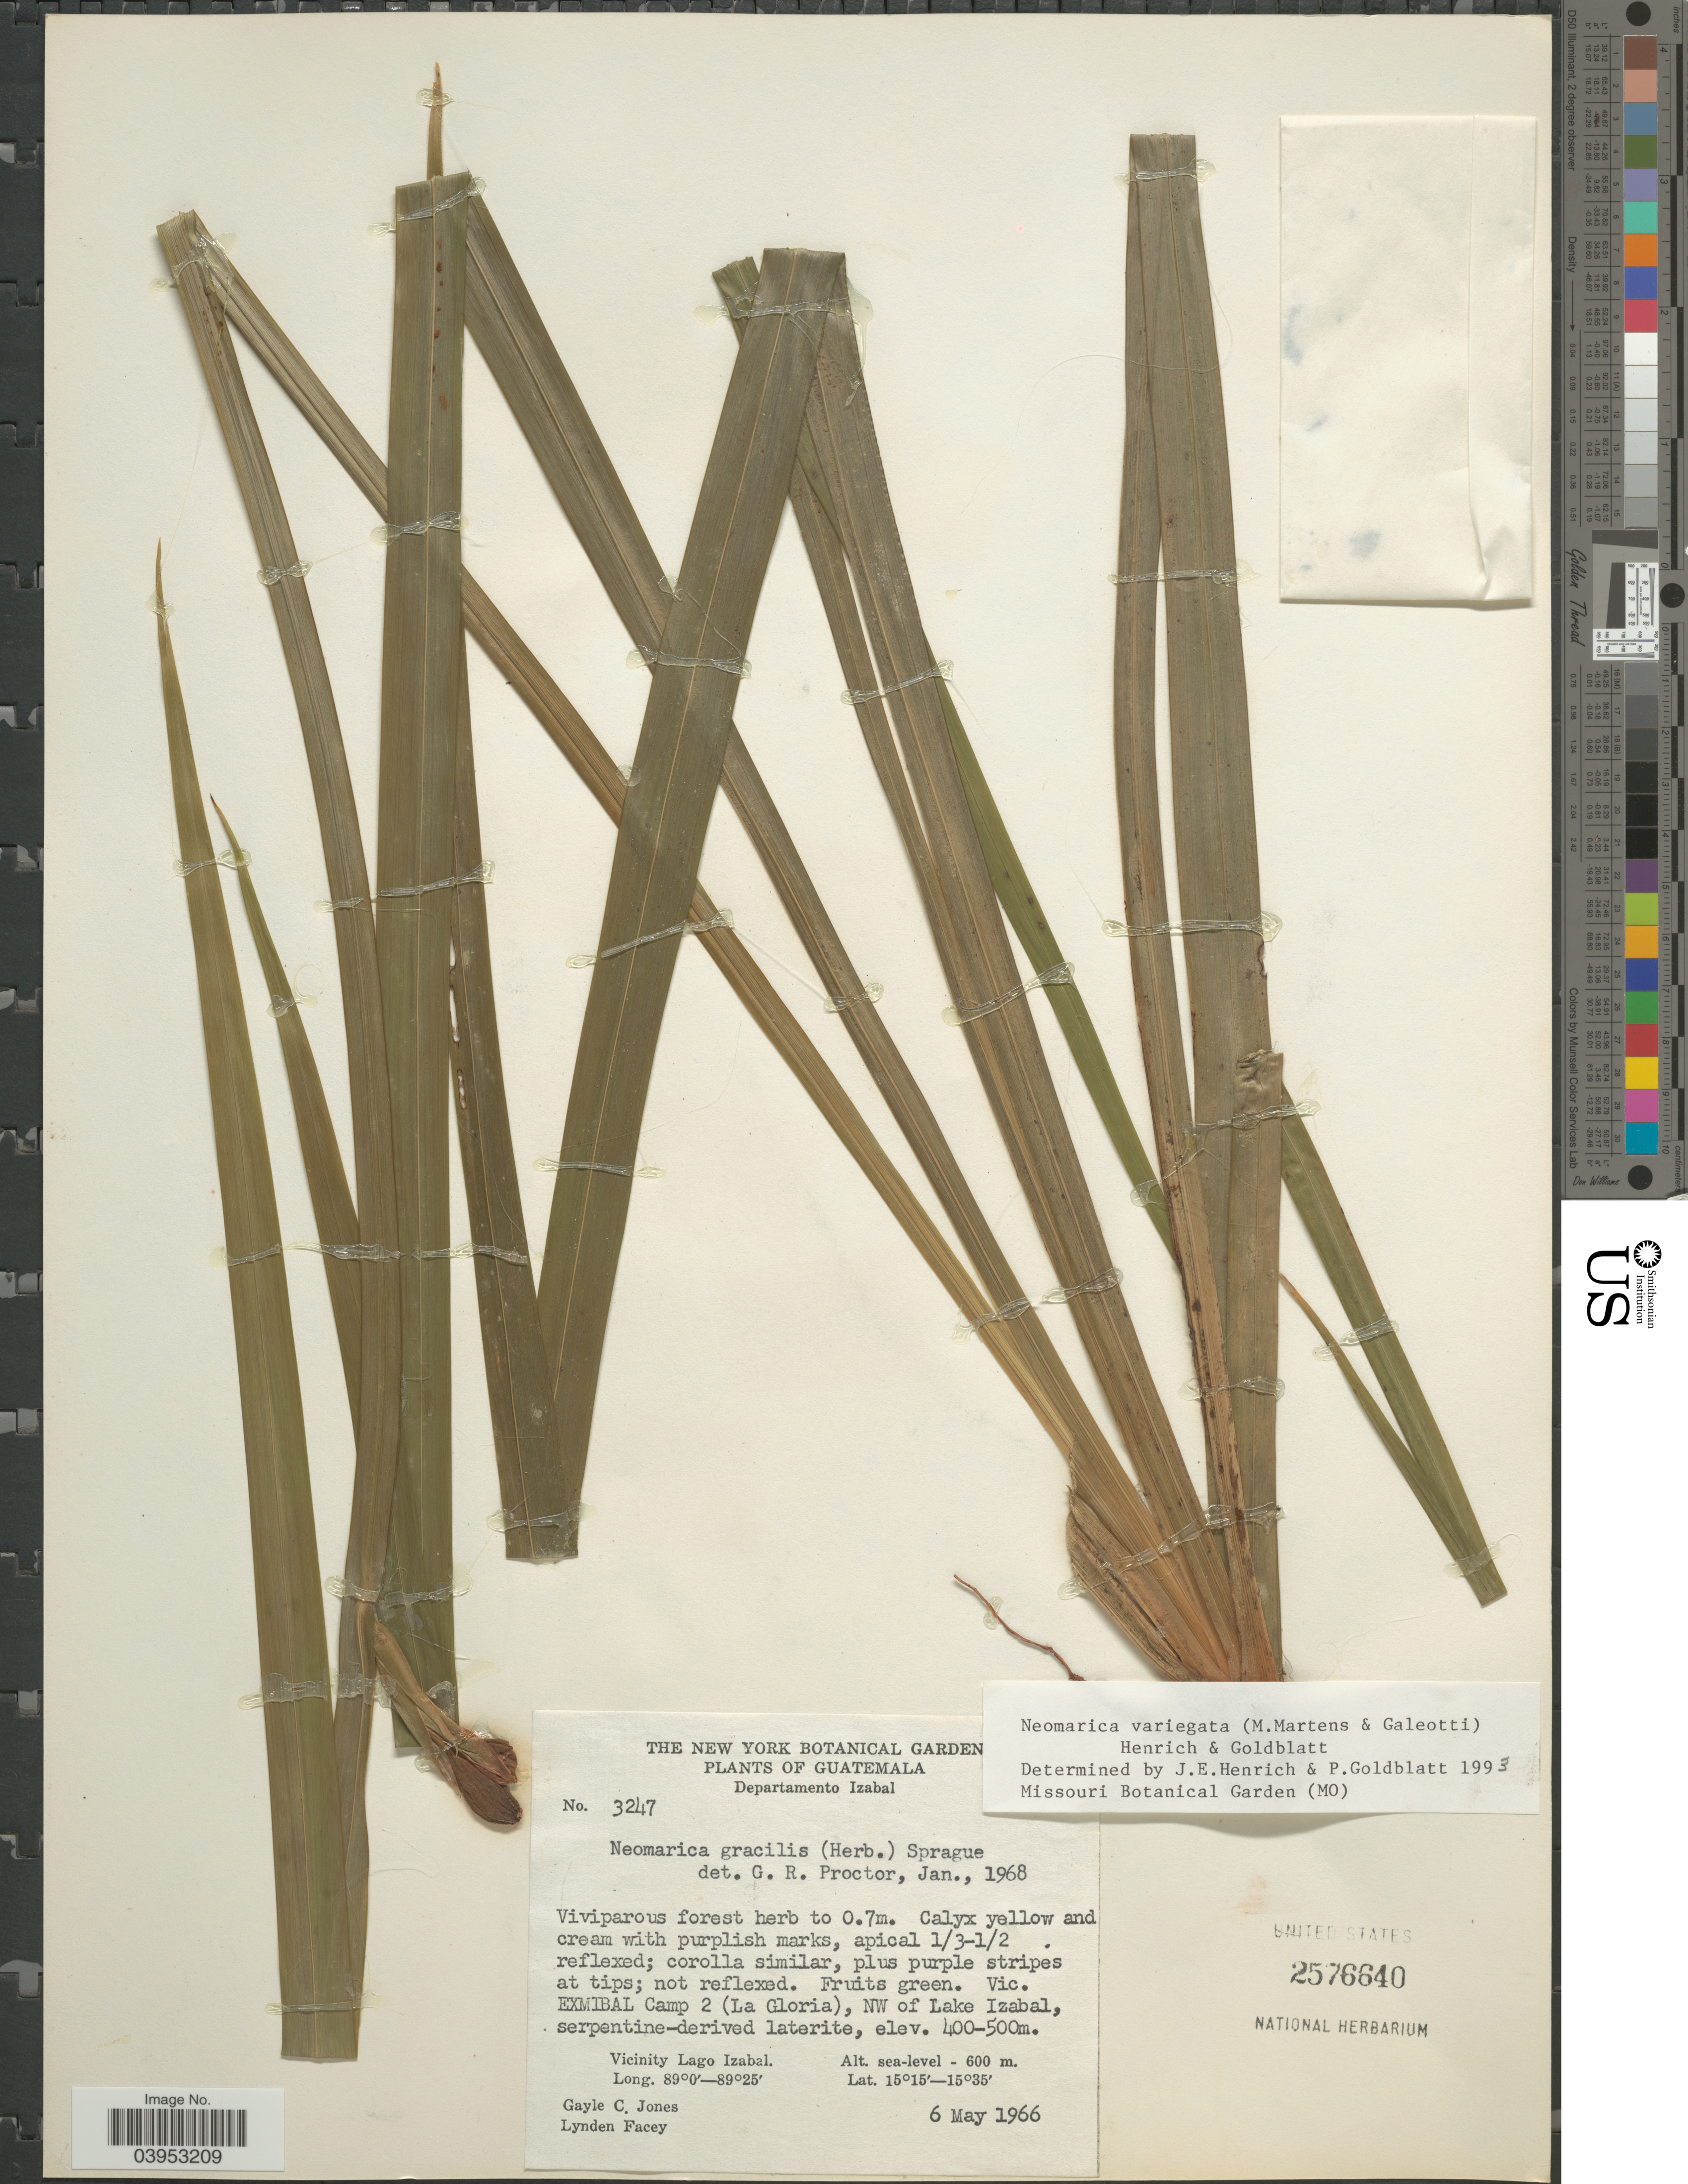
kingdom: Plantae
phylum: Tracheophyta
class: Liliopsida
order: Asparagales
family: Iridaceae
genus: Neomarica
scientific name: Neomarica variegata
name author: (M. Martens & Galeotti) Henrich & Goldblatt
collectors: G. C. Jones & L. Facey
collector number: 3247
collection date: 1966-05-06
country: Guatemala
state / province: Izabal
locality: Departamento Izabal. Vic Exmibal Camp 2 (La Gloria), NW of Lake Izabal, serpentine-derived laterite, Vicinity Lago Izabal.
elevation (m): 400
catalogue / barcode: US 2576640